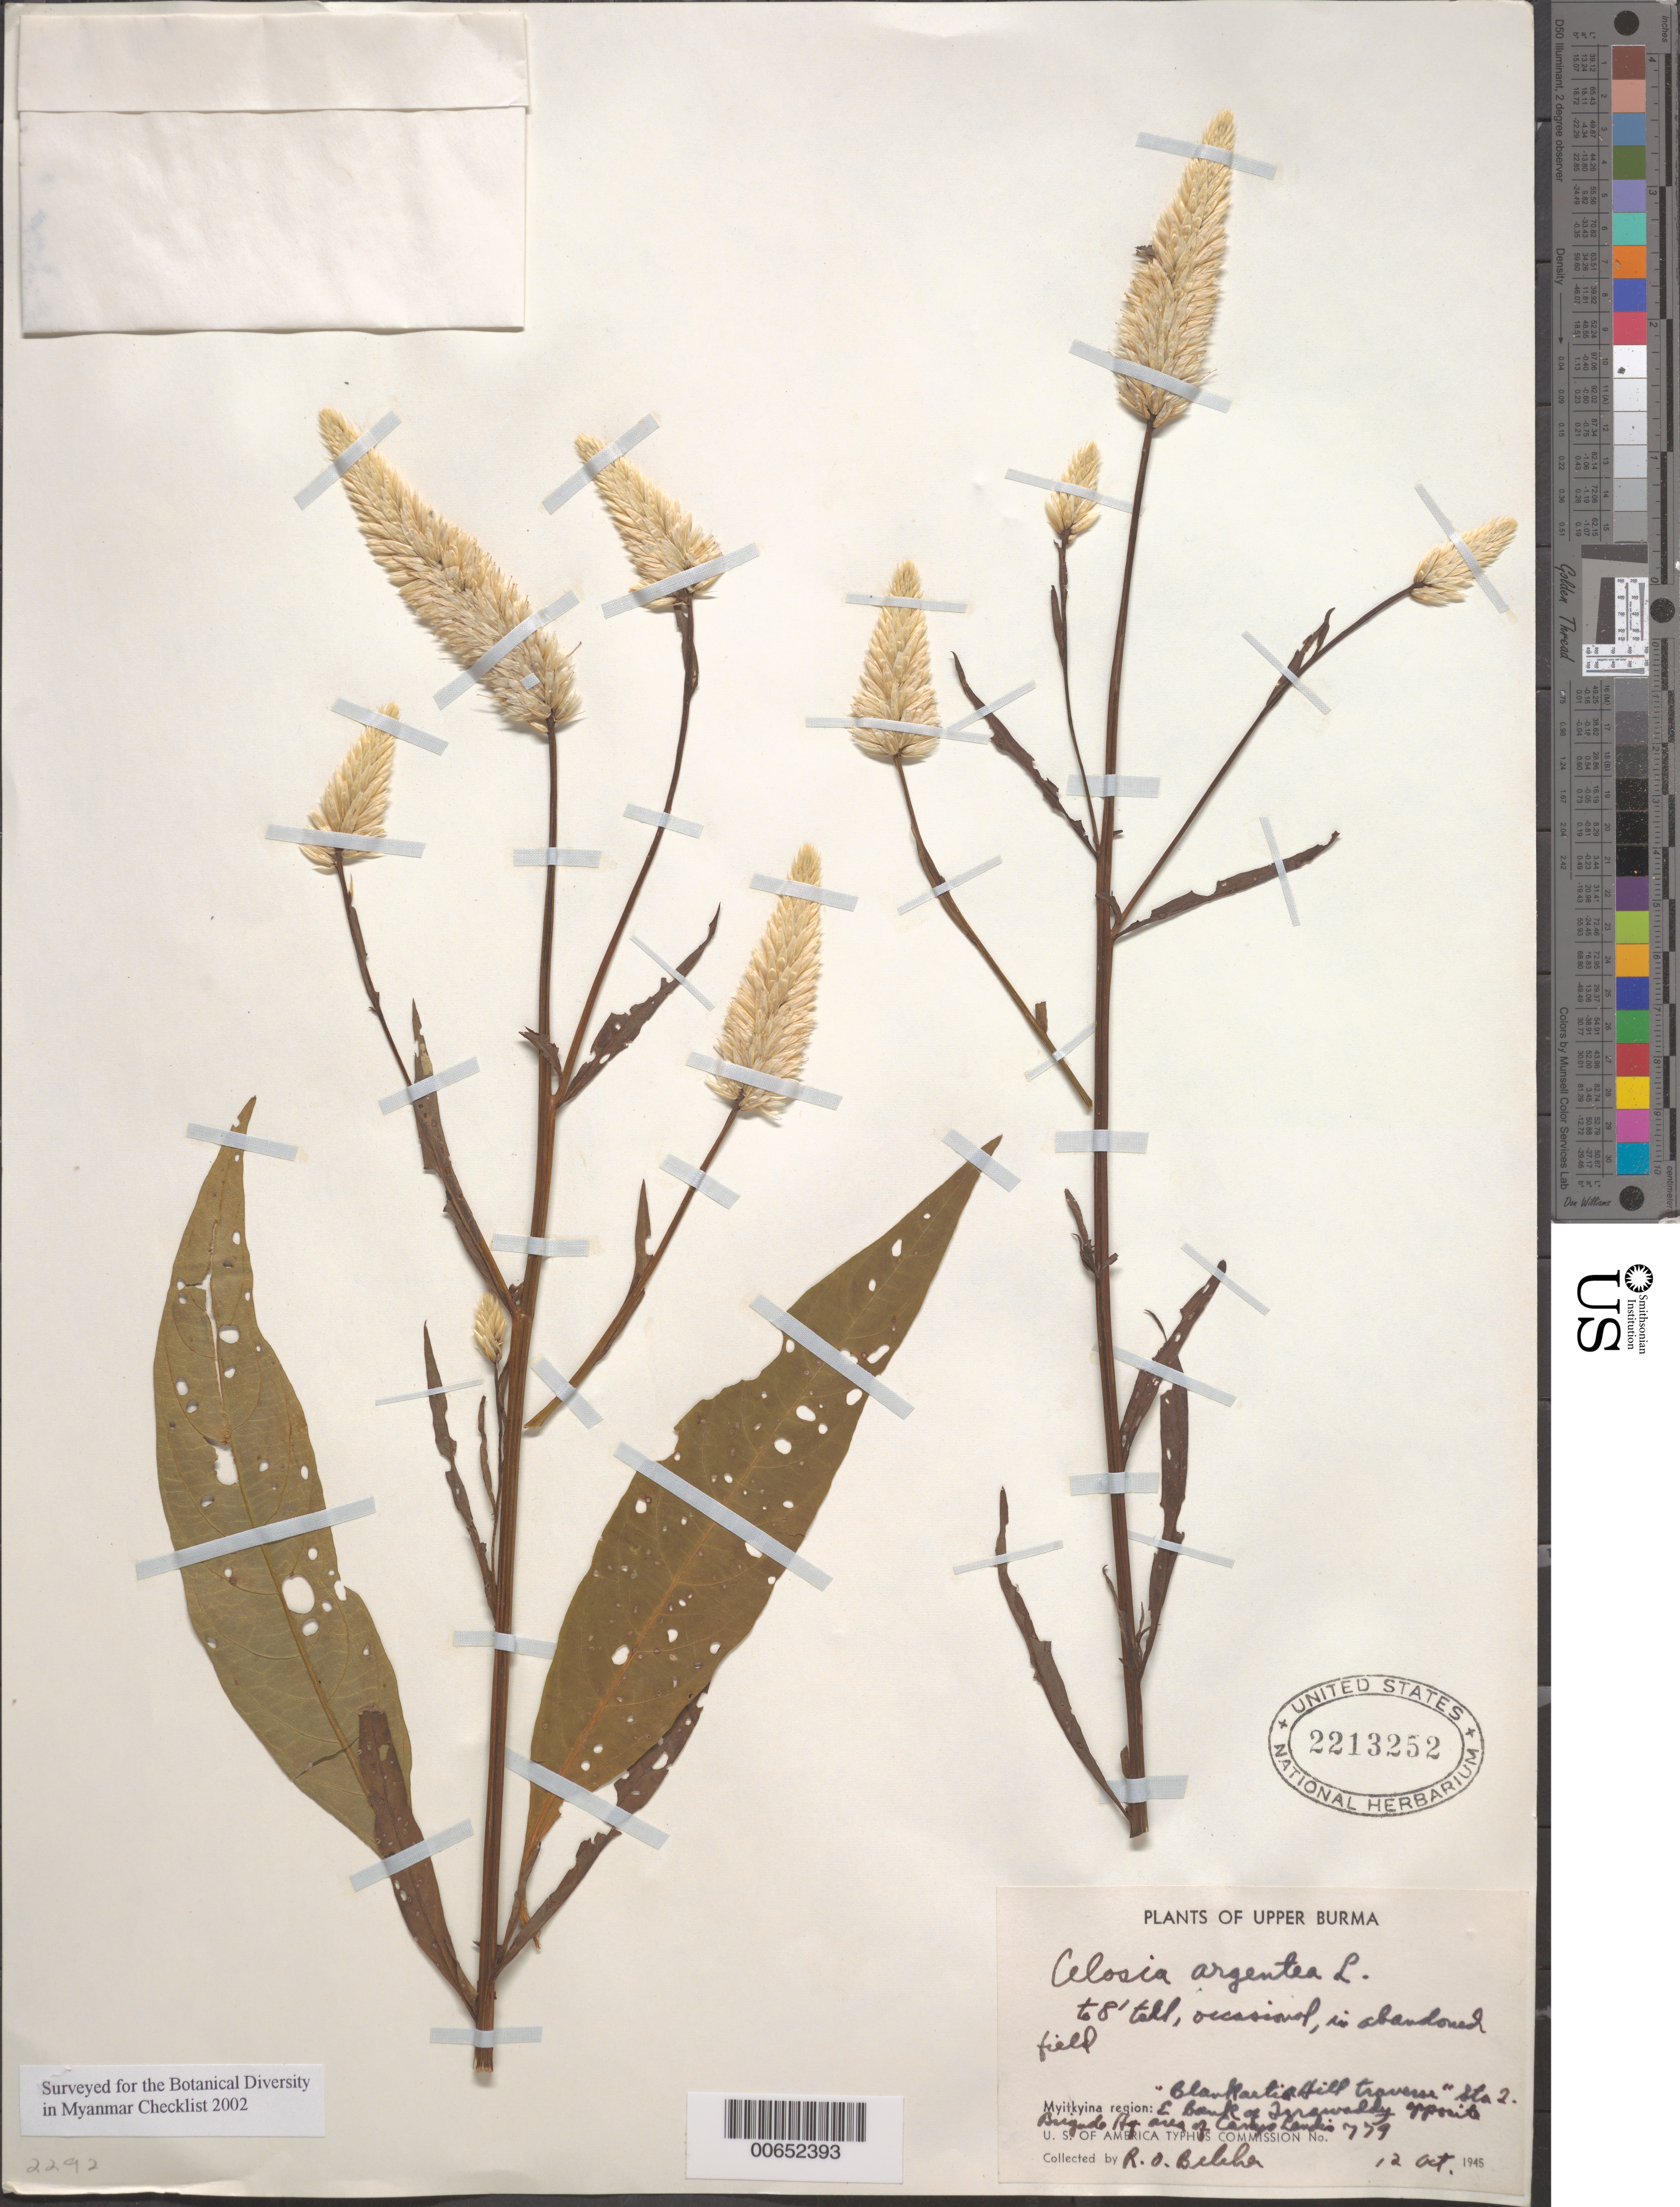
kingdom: Plantae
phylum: Tracheophyta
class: Magnoliopsida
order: Caryophyllales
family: Amaranthaceae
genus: Celosia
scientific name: Celosia argentea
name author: L.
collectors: R. Belcher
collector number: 779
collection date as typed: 12 Oct 1945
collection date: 1945-10-12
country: Myanmar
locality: Upper Burma, Myitkyina region, Camp Landis area, Brigade Traverse, Blankartia Hill, E bank of Irrawaddy river opposite Hq.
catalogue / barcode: US 2213252